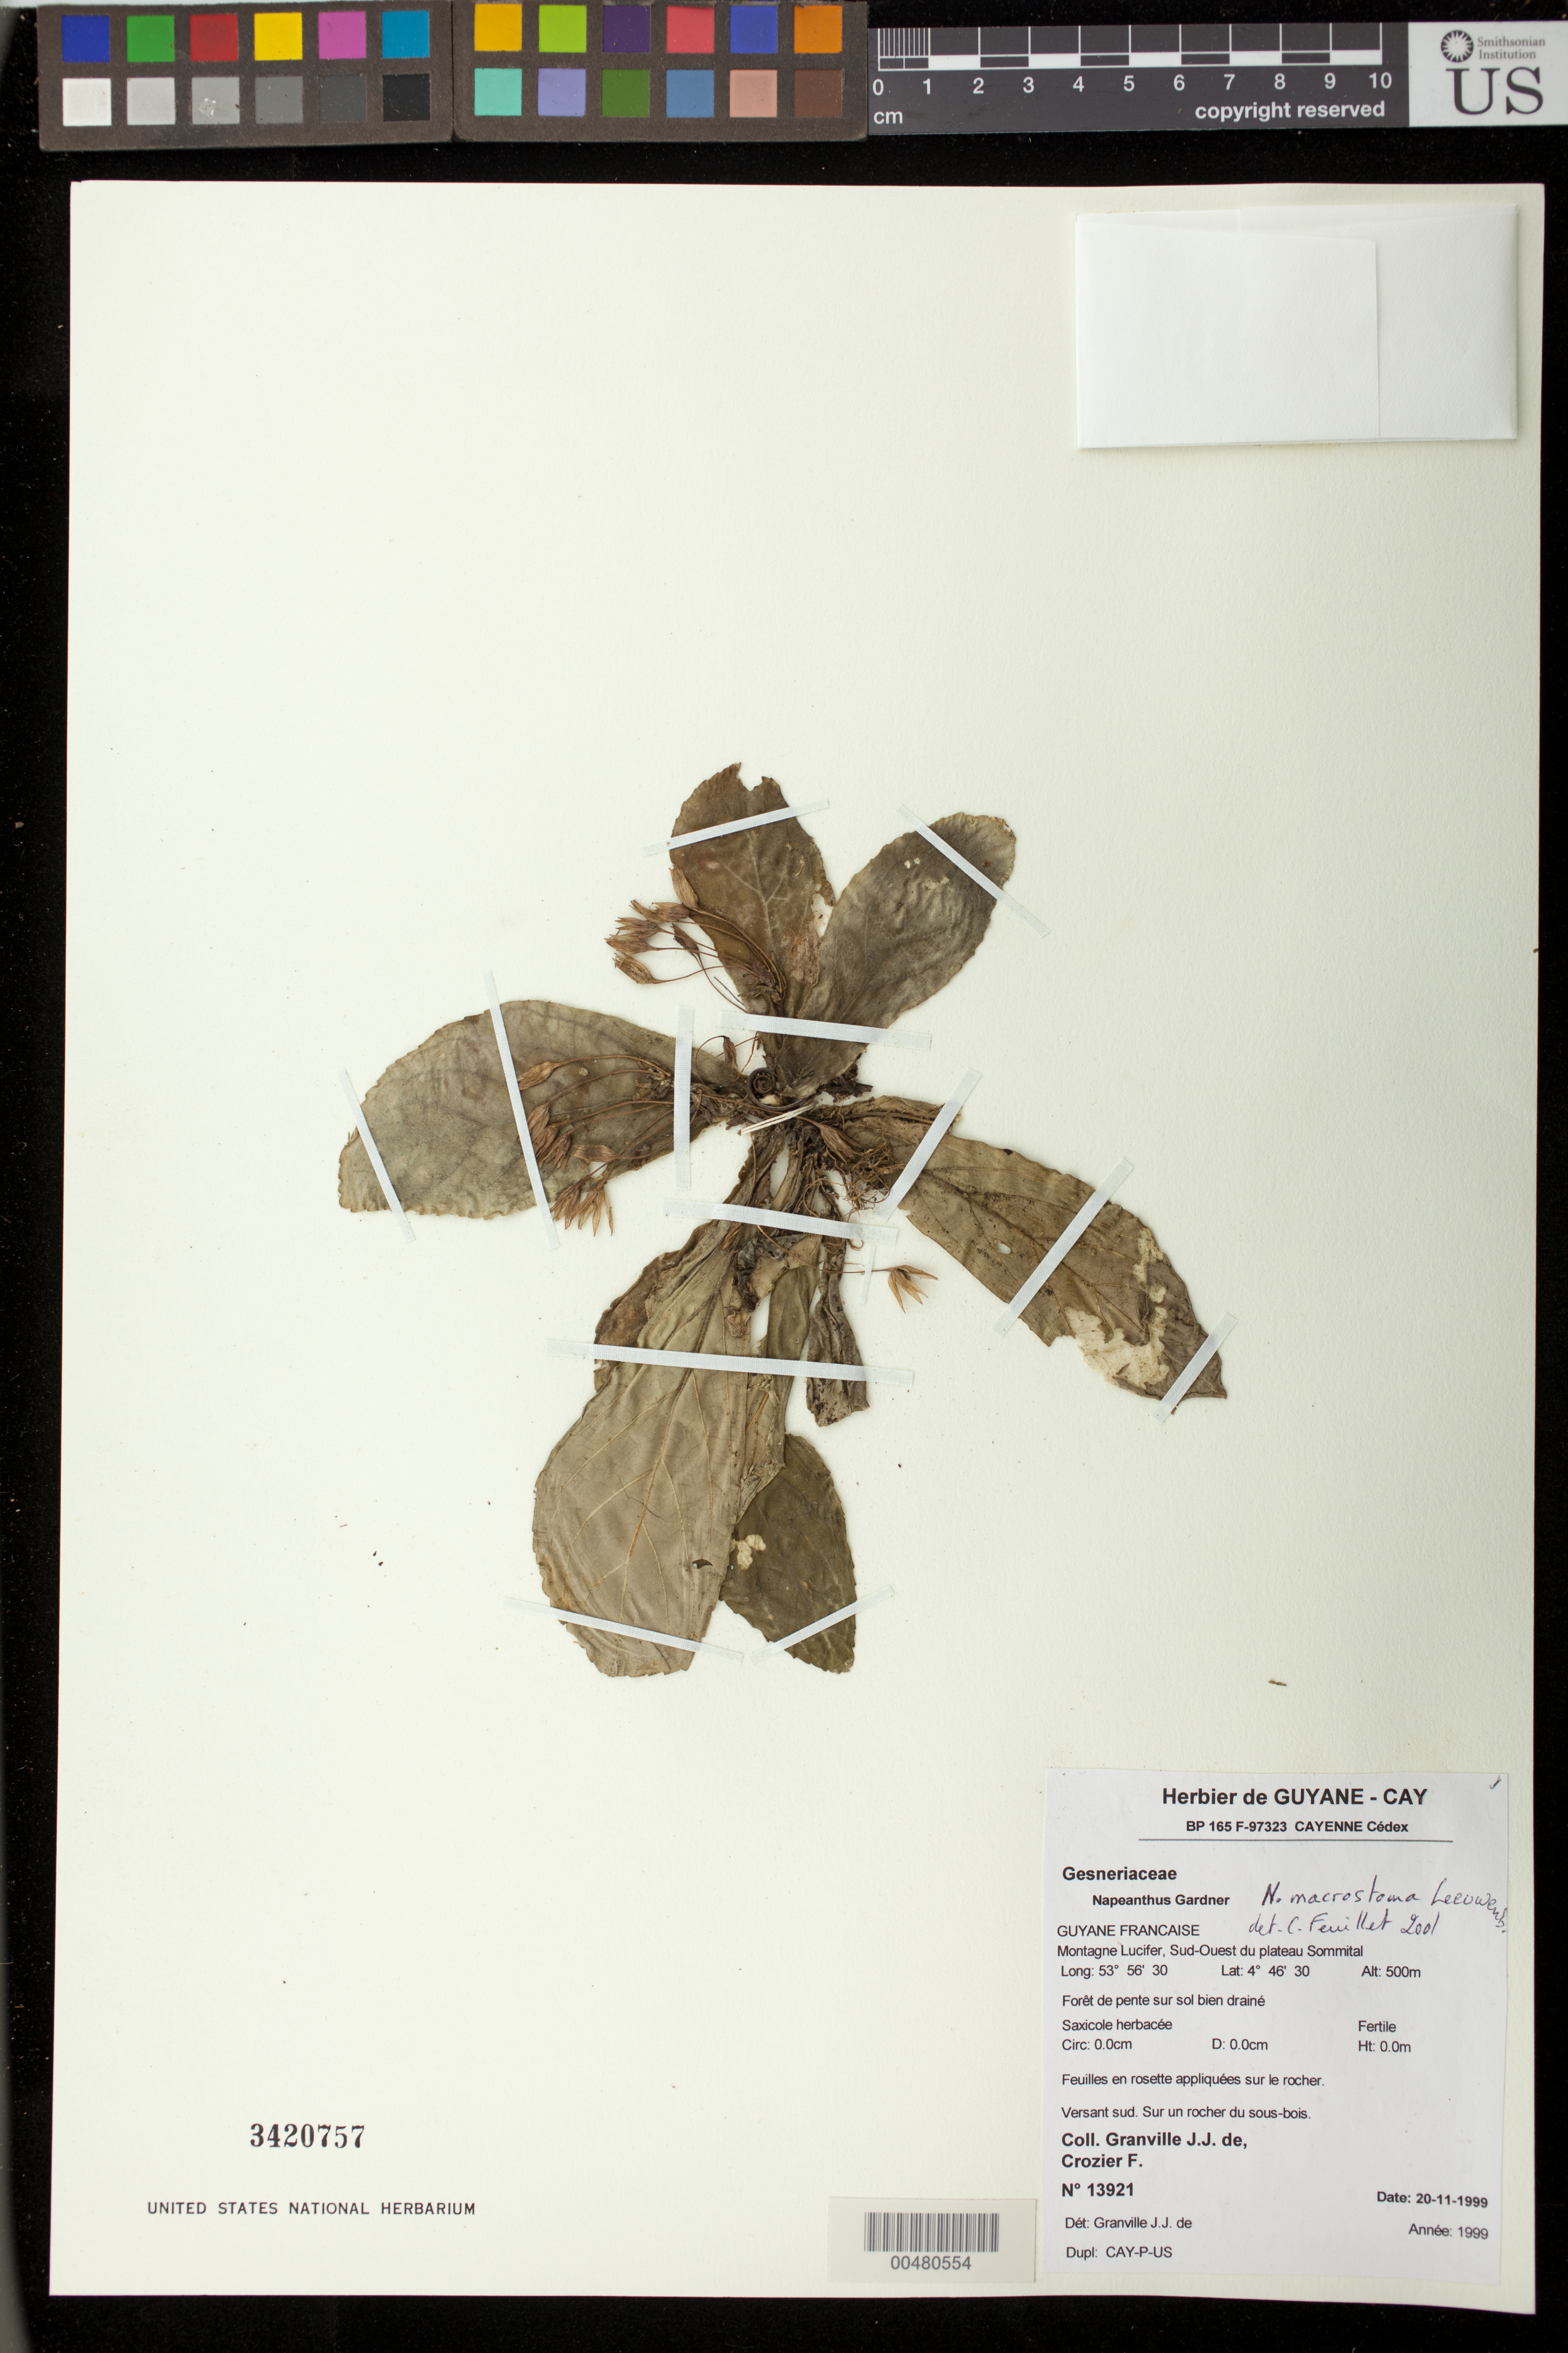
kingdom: Plantae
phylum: Tracheophyta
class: Magnoliopsida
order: Lamiales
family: Gesneriaceae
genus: Napeanthus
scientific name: Napeanthus macrostoma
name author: Leeuwenb.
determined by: Feuillet, C.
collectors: J.-J. de Granville & F. Crozier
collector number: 13921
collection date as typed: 20 Nov 1999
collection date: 1999-11-20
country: French Guiana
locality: Montagne Lucifer, Sud-Ouest du plateau Sommital;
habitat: Forêt de pente sur sol bien drainé; versant Sud, sur un rocher du sous-bois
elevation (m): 500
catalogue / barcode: US 3420757